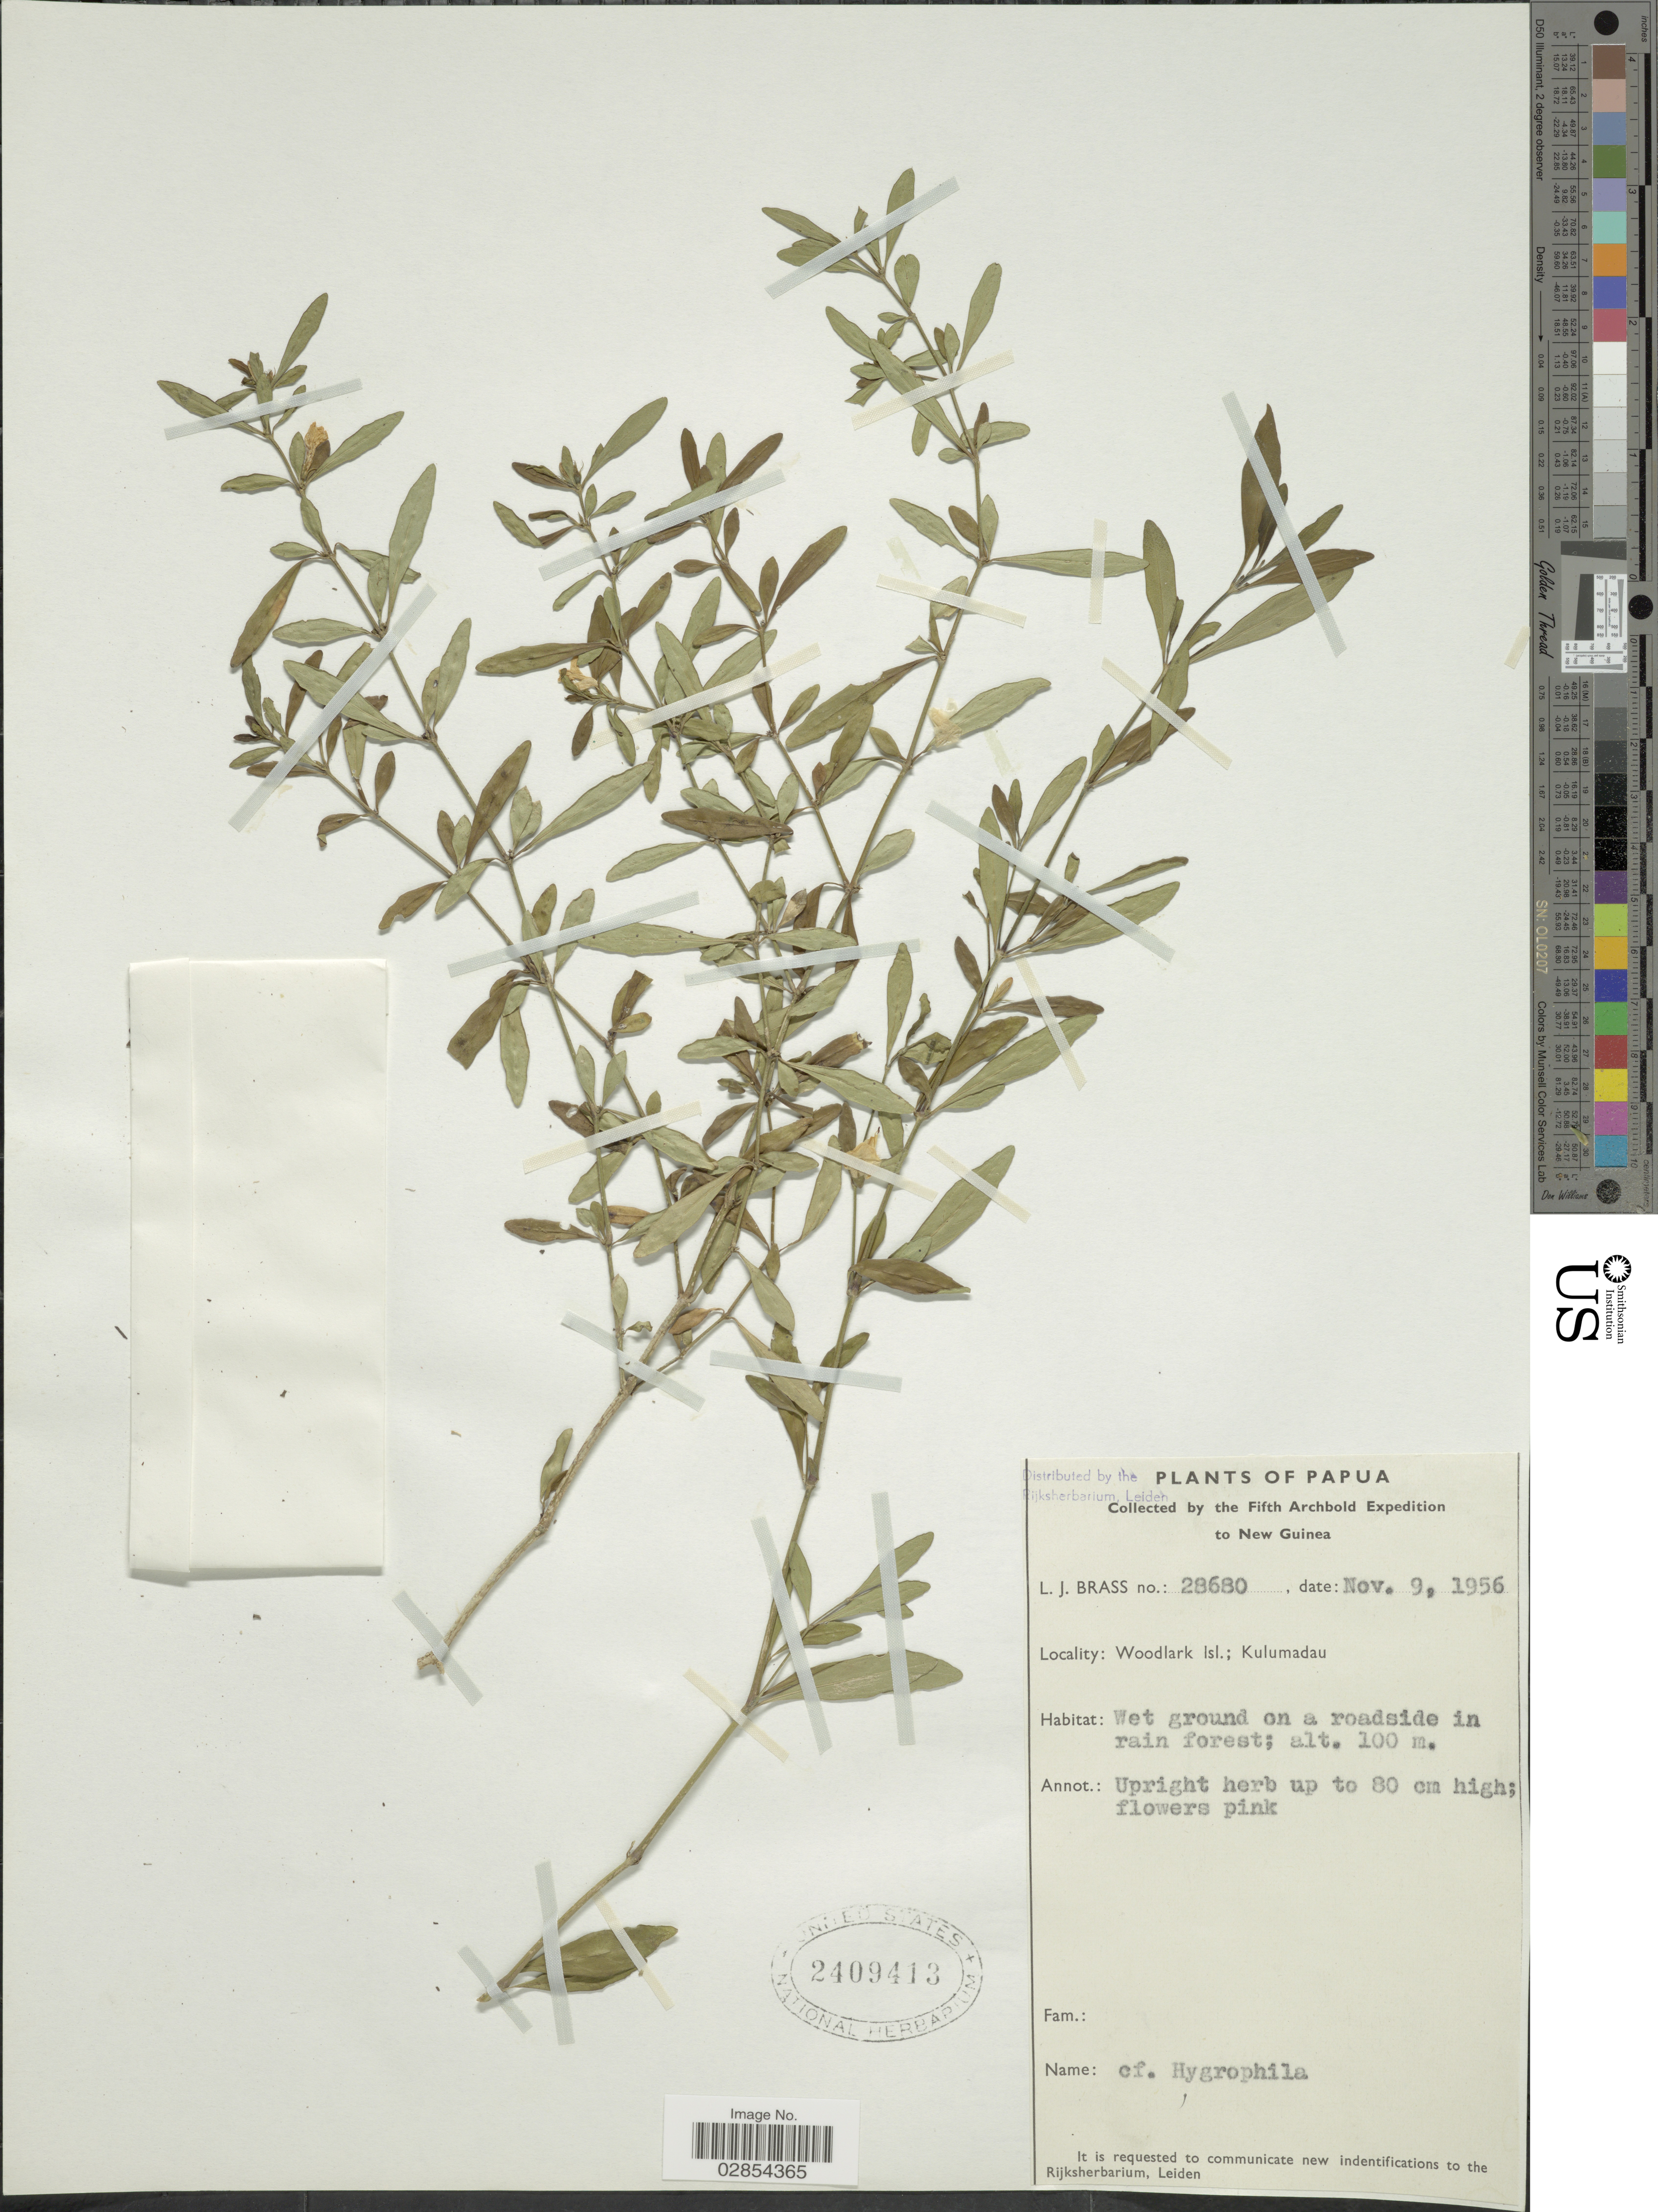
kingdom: Plantae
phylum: Tracheophyta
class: Magnoliopsida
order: Lamiales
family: Acanthaceae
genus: Hygrophila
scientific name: Hygrophila sp.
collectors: L. J. Brass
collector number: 28680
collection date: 1956-11-09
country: Papua New Guinea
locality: Papua. Woodlark Isl.; Kulumadau.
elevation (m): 100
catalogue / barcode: US 2409413